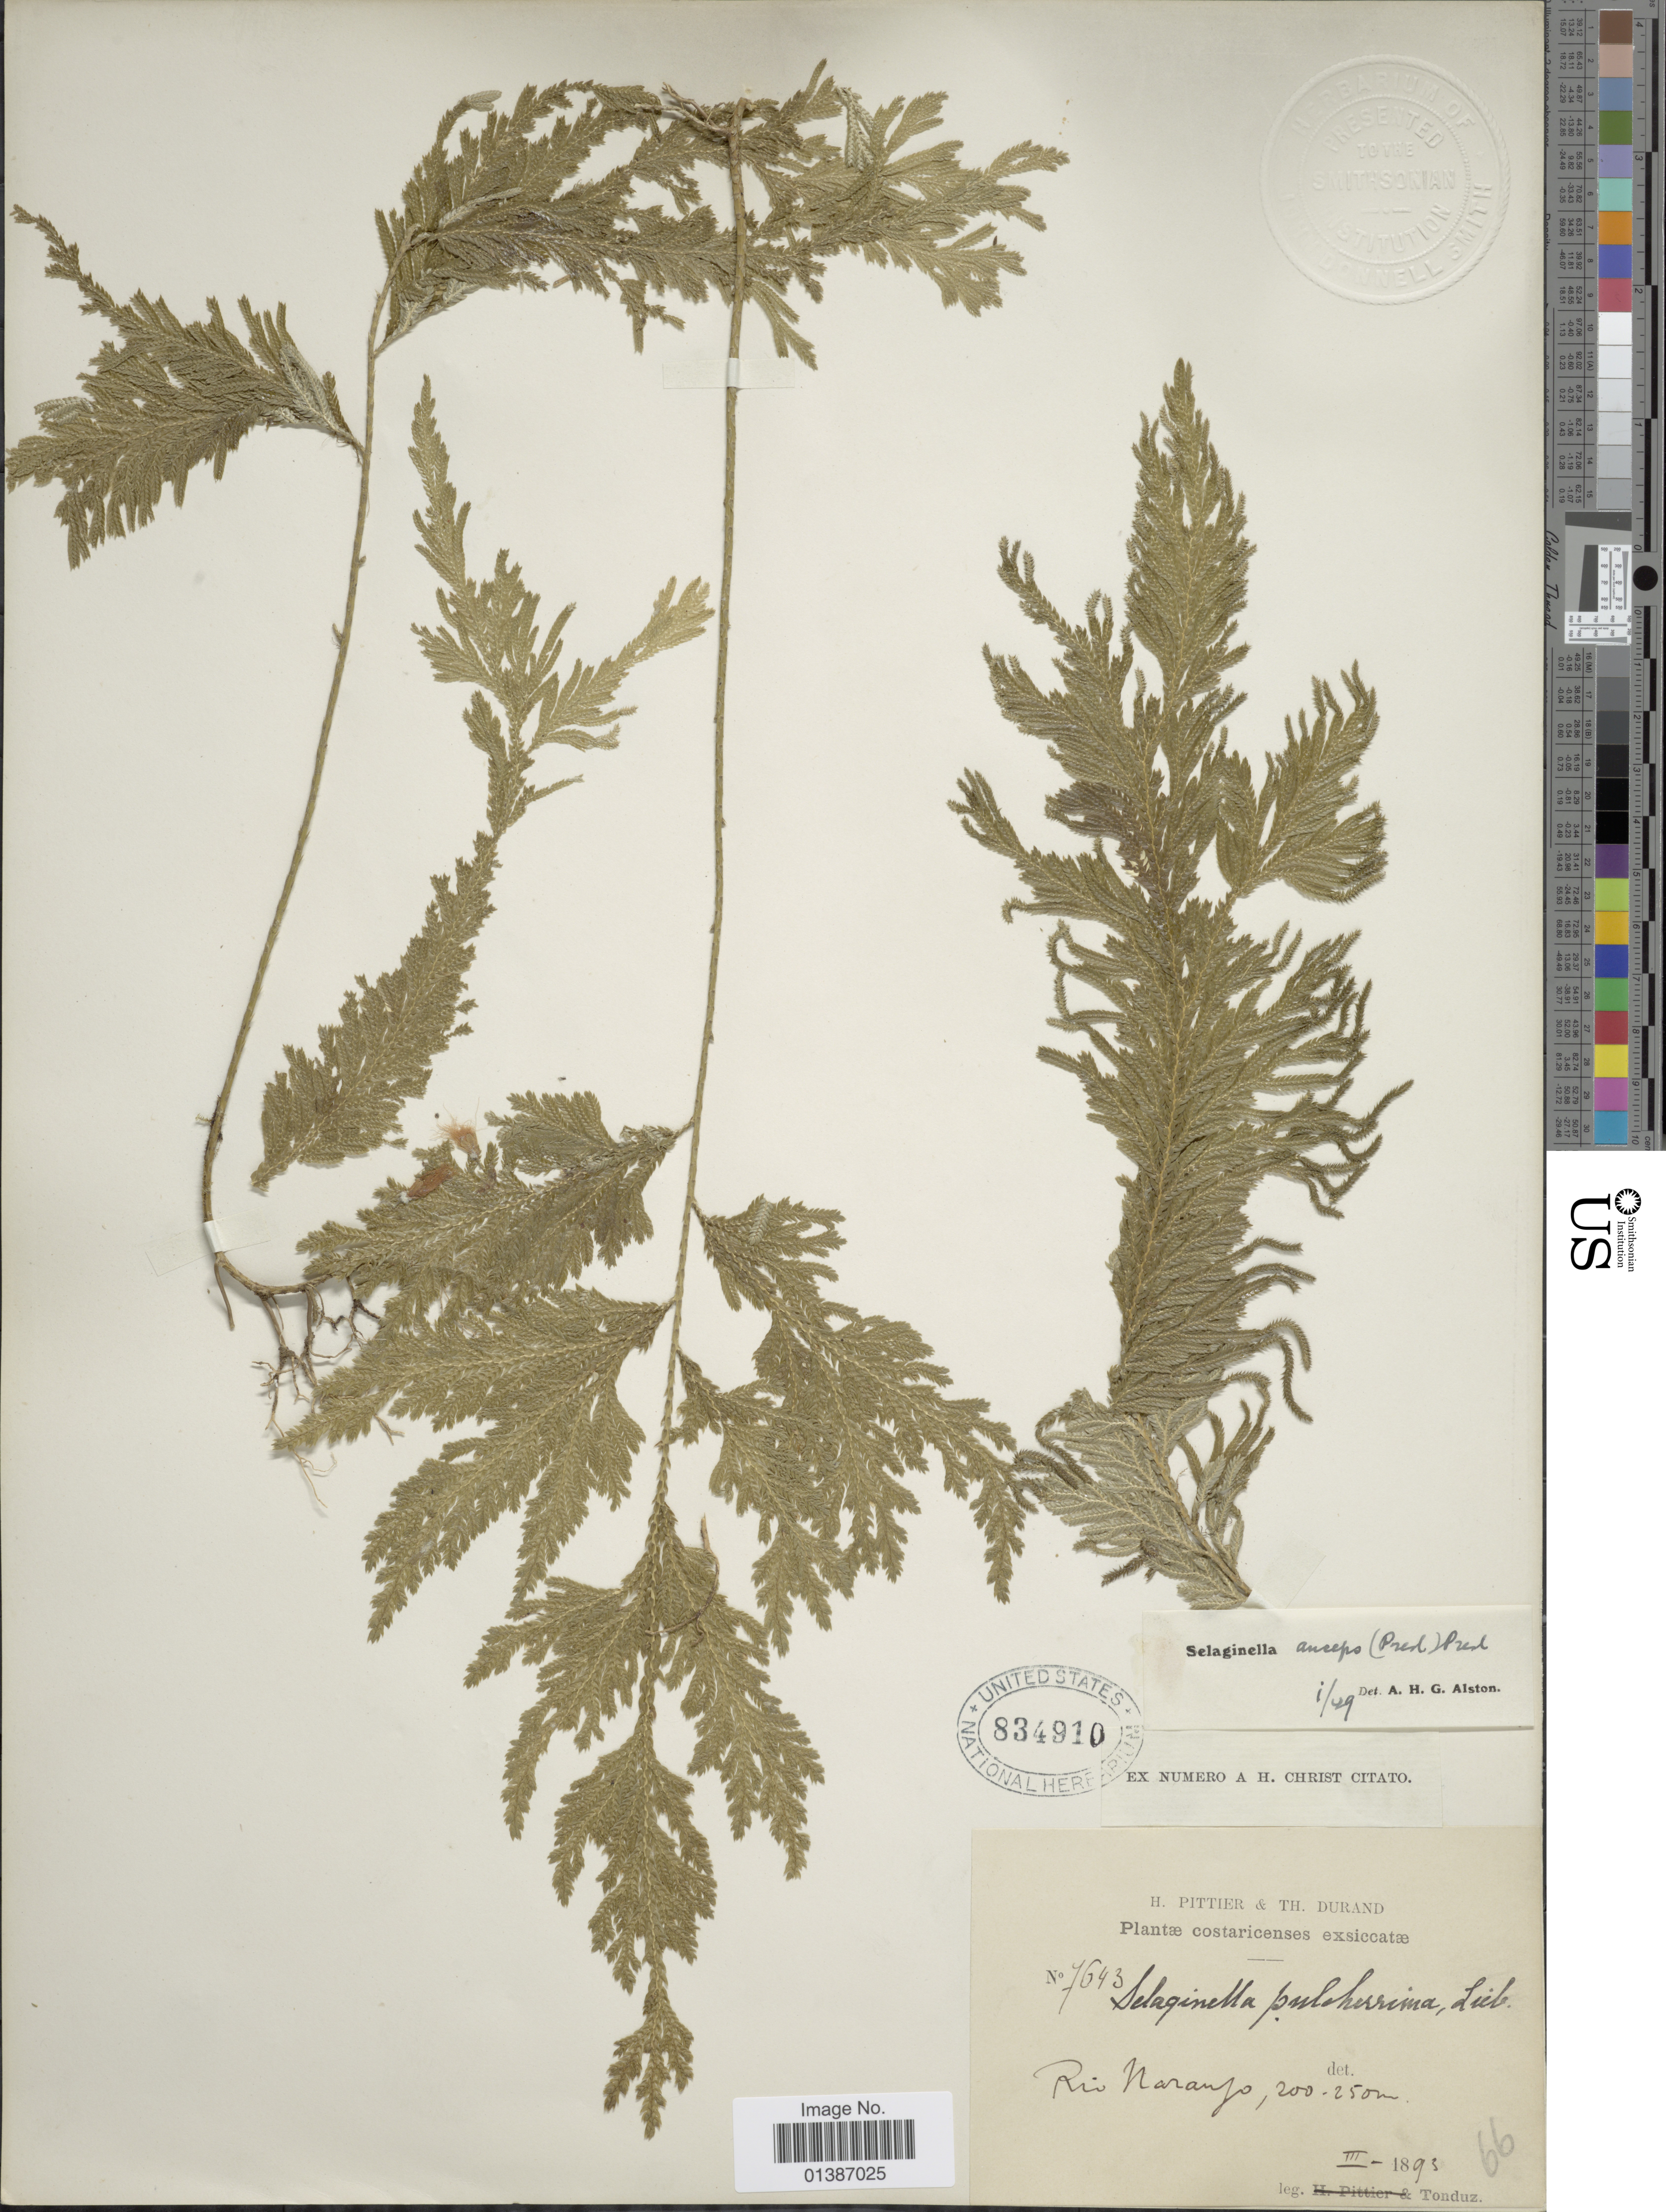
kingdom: Plantae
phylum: Tracheophyta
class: Lycopodiopsida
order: Selaginellales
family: Selaginellaceae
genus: Selaginella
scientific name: Selaginella anceps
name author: (C. Presl)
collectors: A. Tonduz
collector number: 7643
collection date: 1893-03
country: Costa Rica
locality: Rio Naranjo.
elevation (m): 200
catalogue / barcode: US 834910